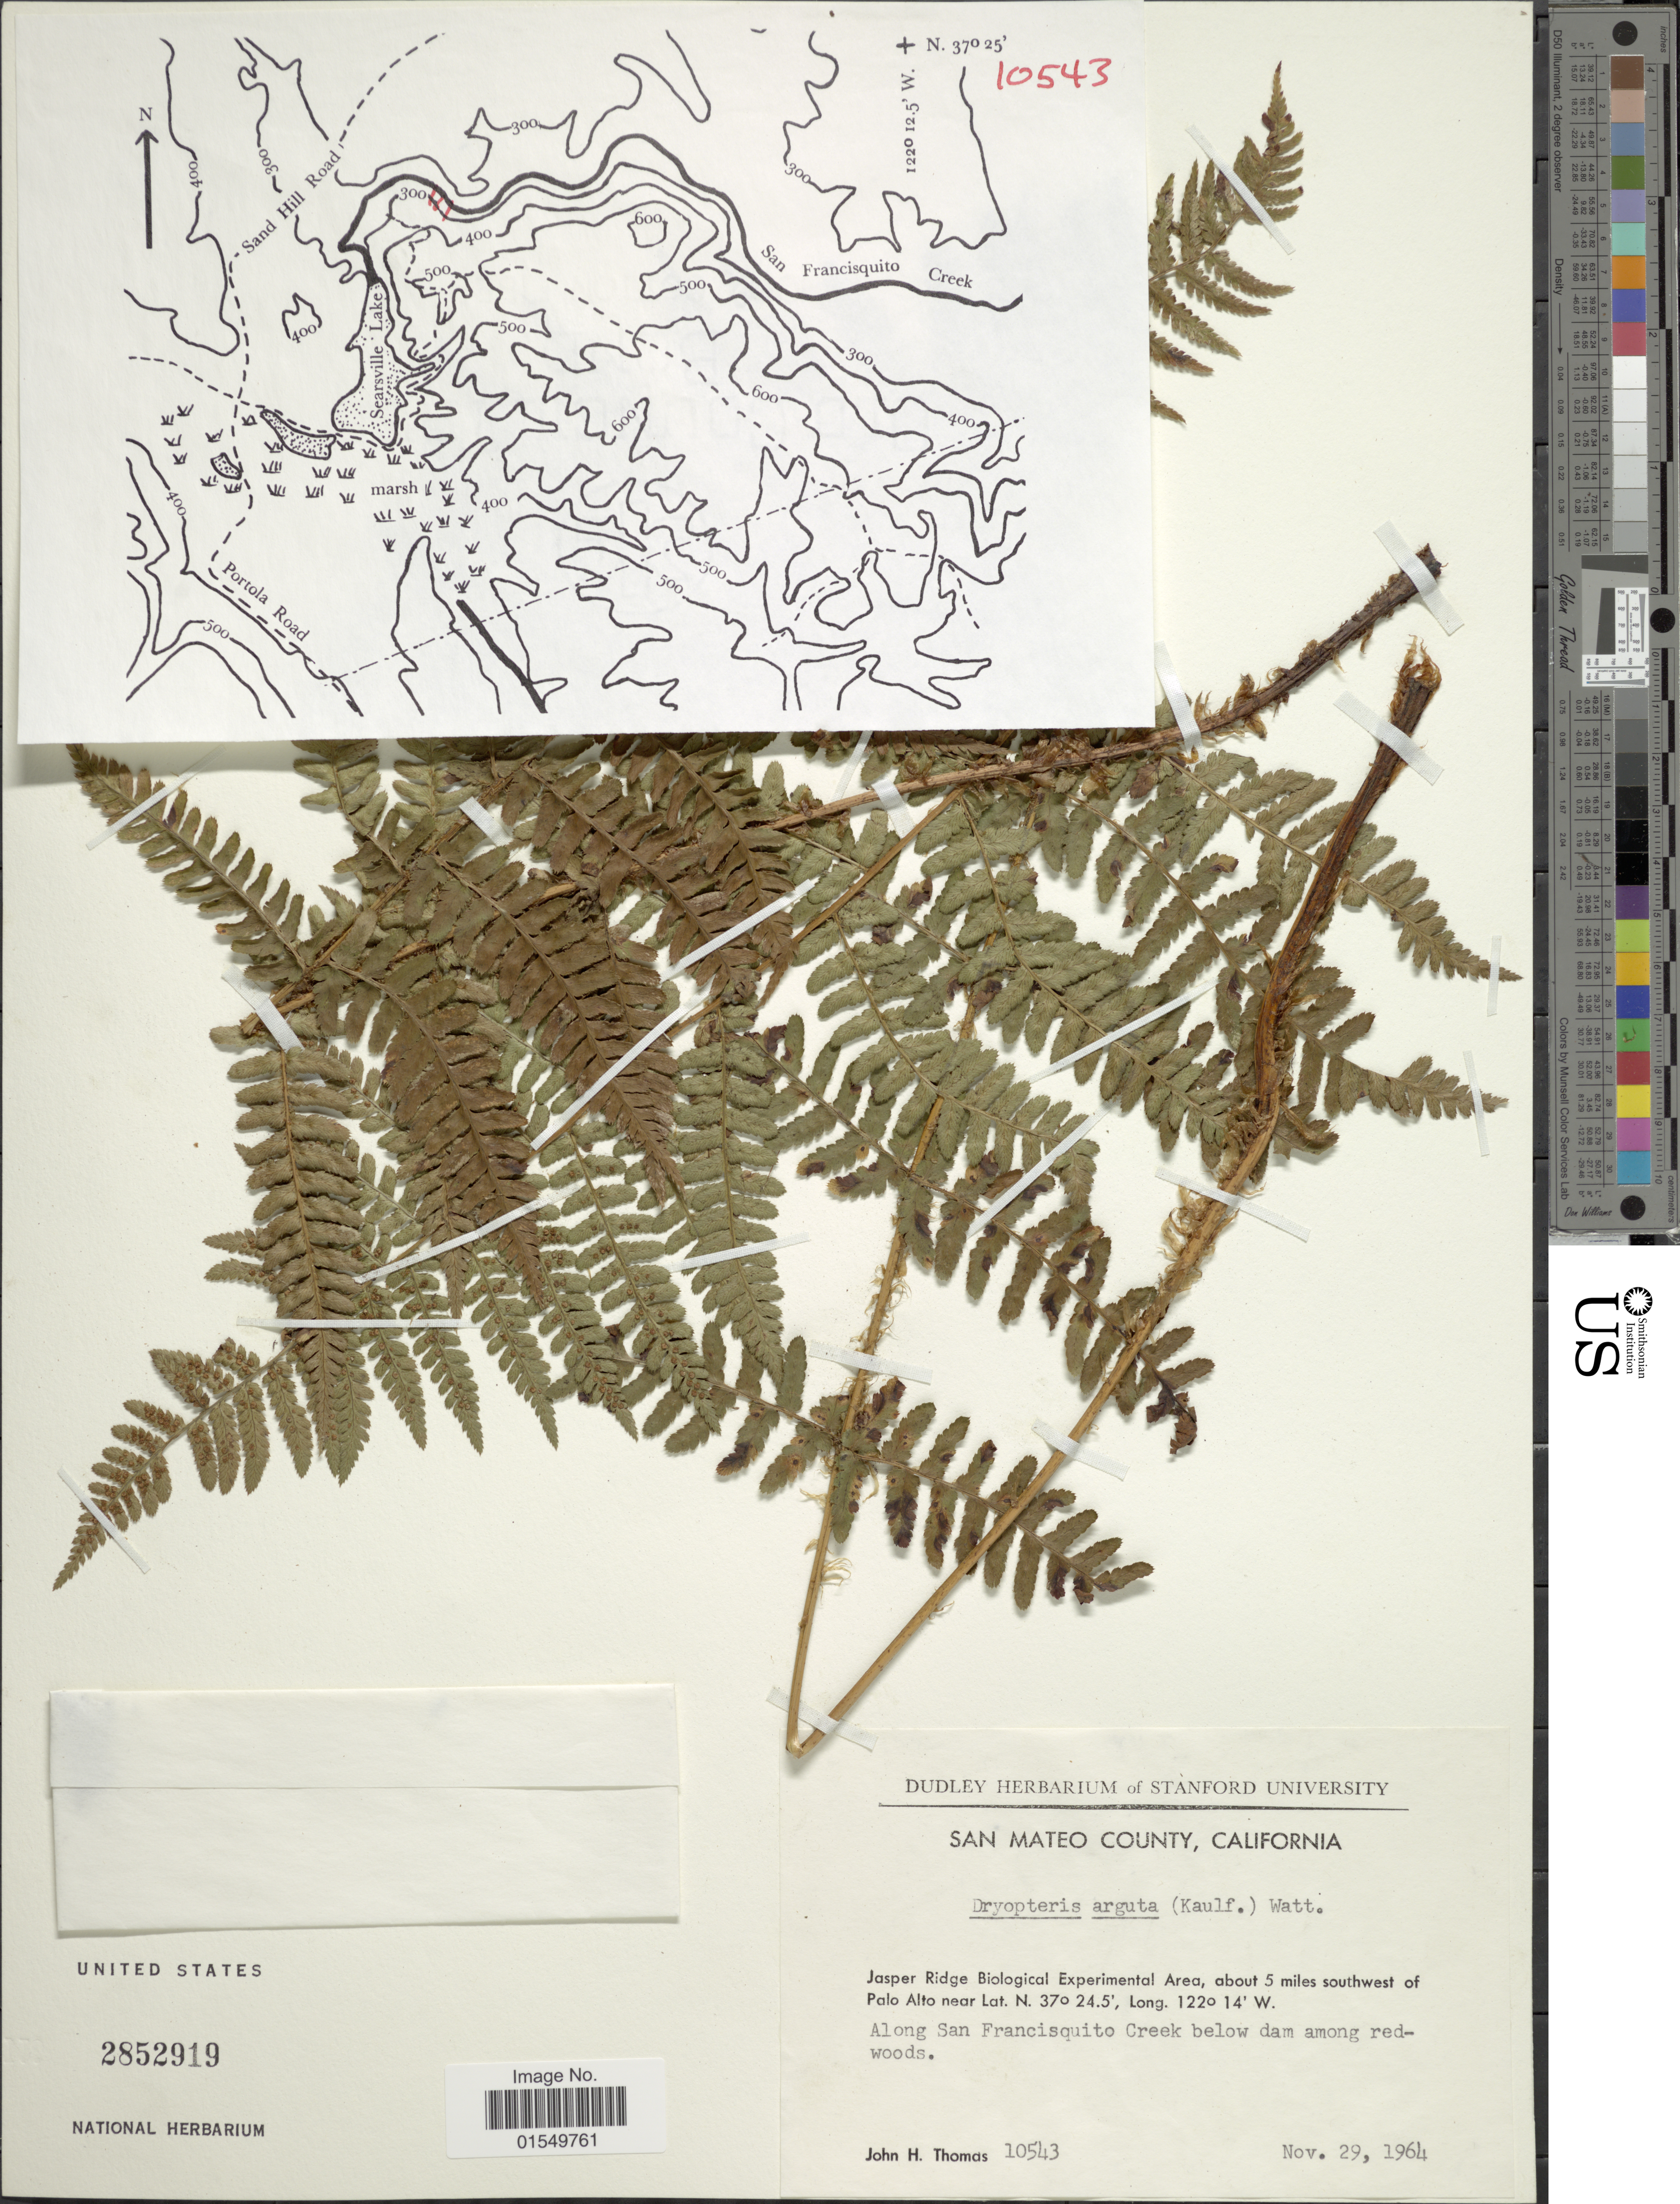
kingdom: Plantae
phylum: Tracheophyta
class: Polypodiopsida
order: Polypodiales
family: Dryopteridaceae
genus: Dryopteris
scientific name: Dryopteris arguta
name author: (Kaulf.) Maxon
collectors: J. H. Thomas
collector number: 10543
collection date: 1964-11-29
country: United States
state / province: California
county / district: San Mateo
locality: San Mateo County, Jasper Ridge Biological Experimental Area, about 5 miles southwest of Palo Alto, along San Francisquito Creek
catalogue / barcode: US 2852919